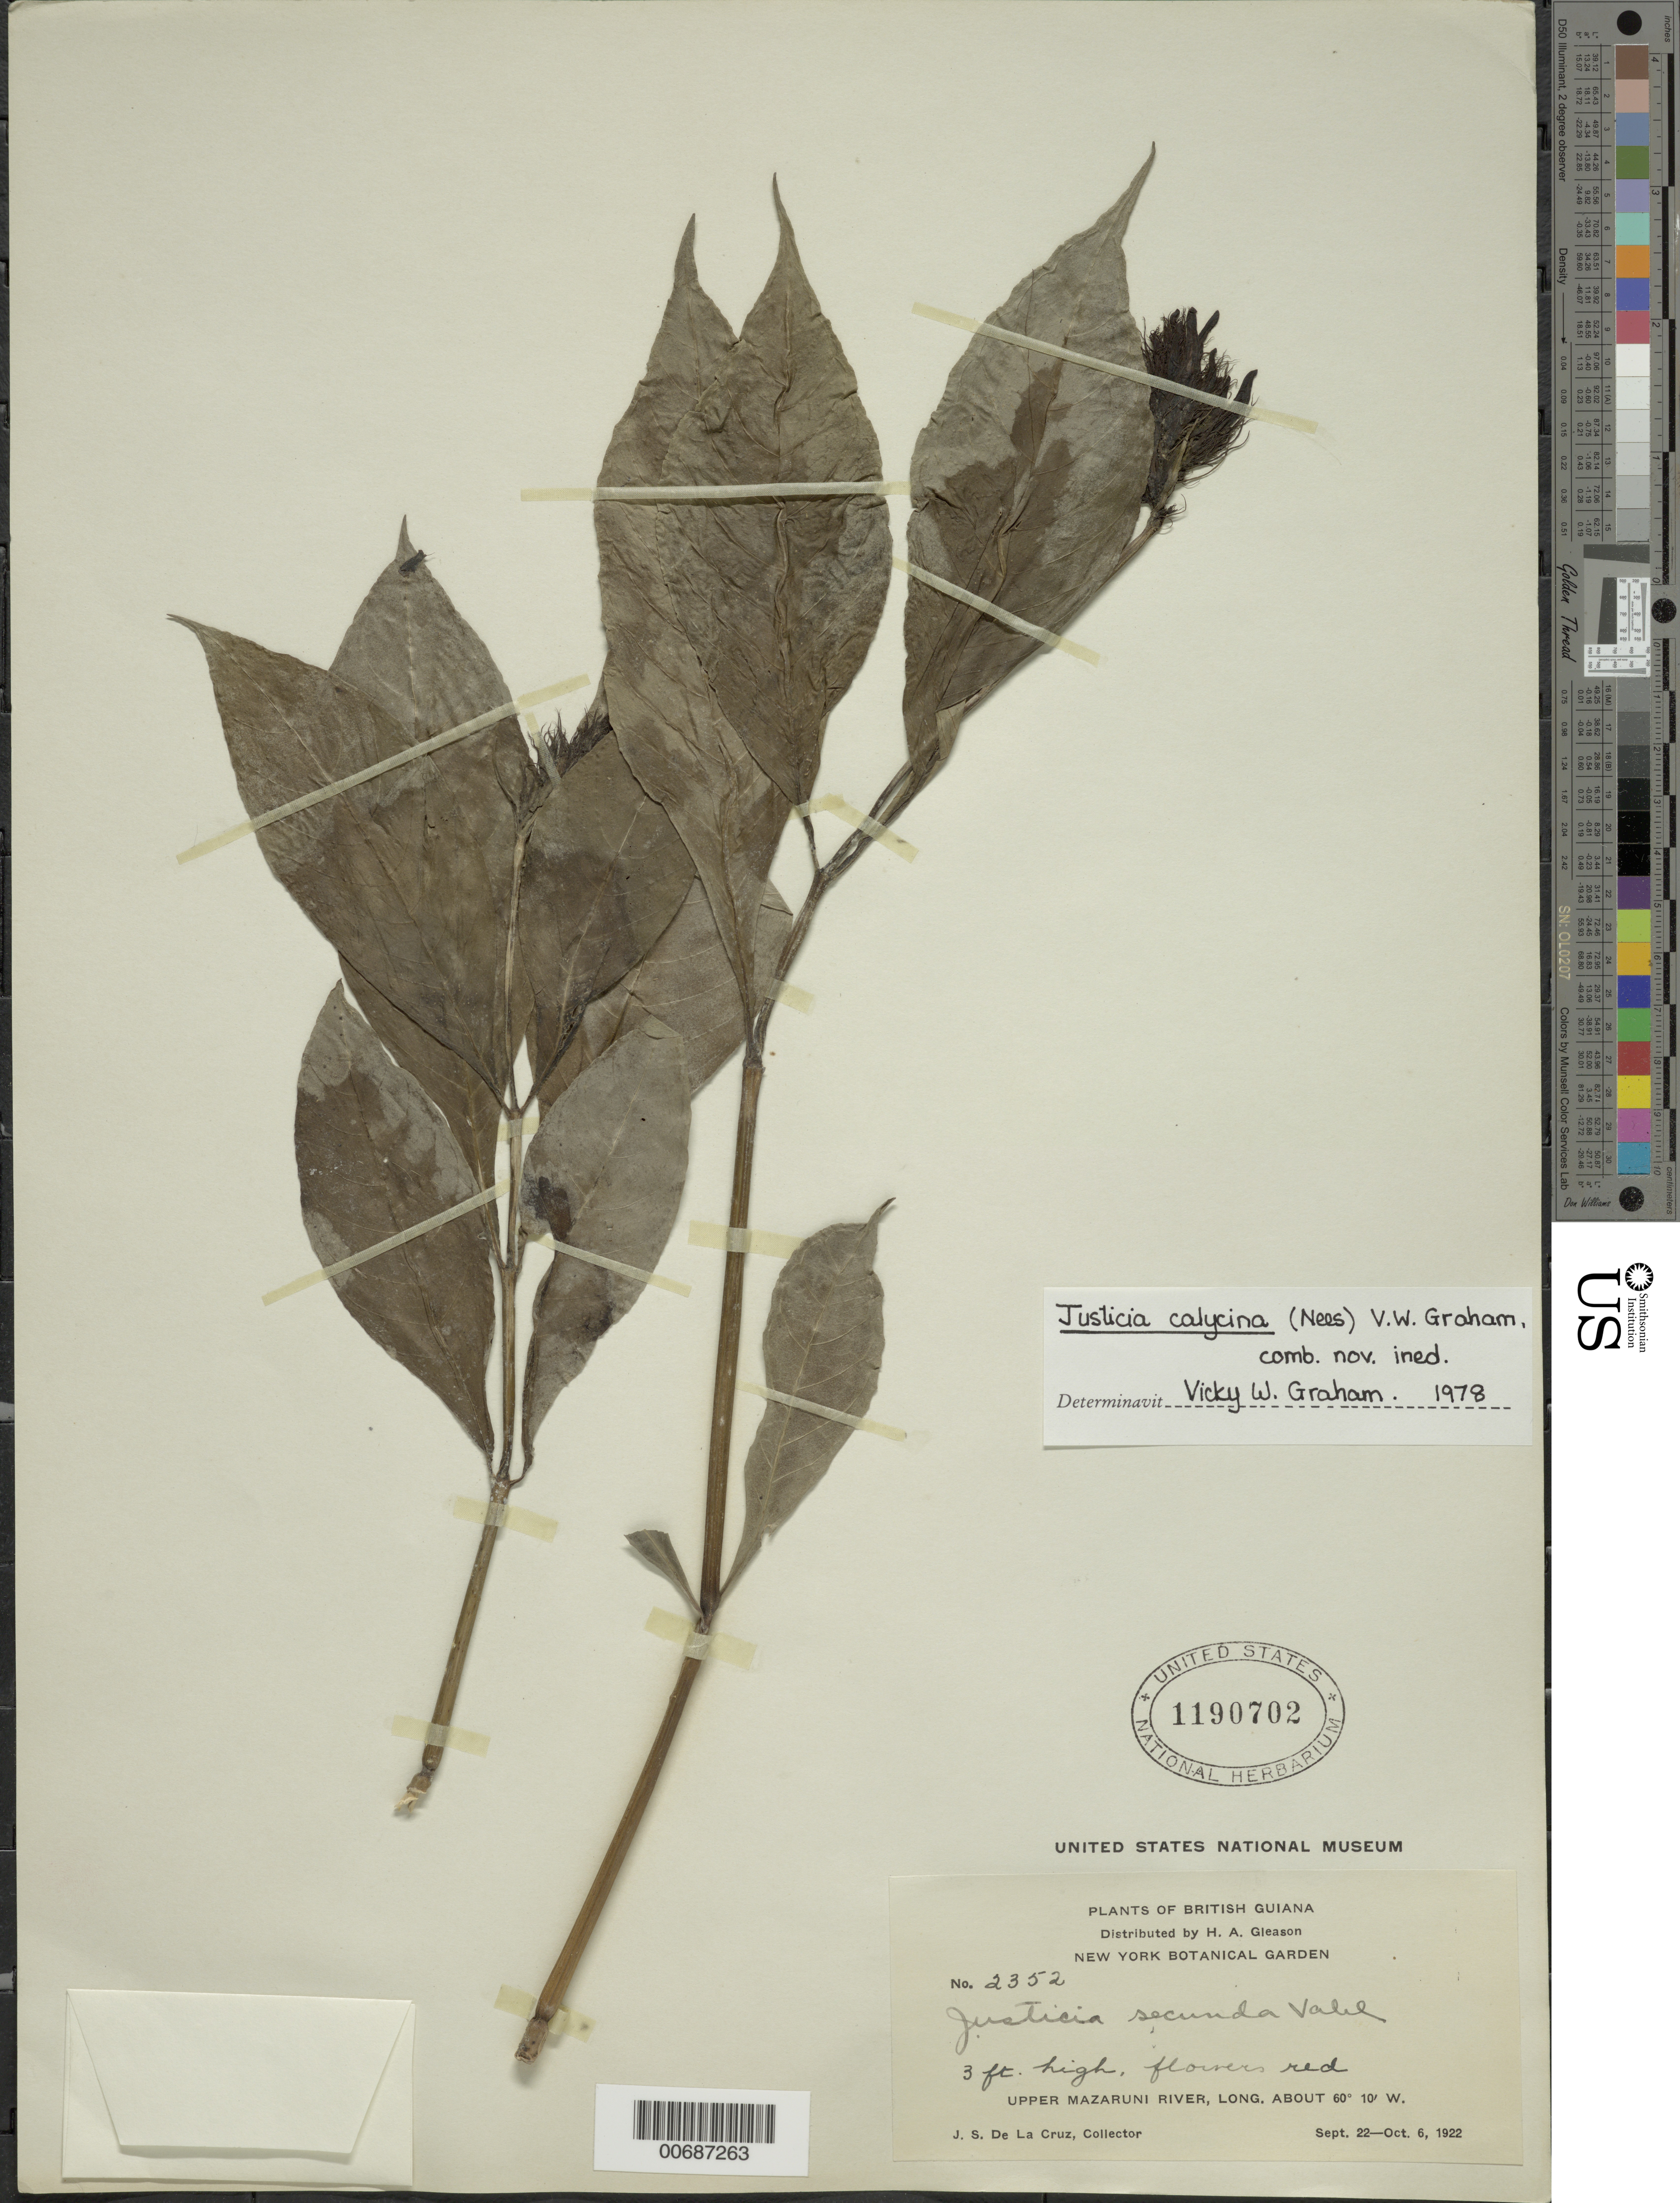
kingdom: Plantae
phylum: Tracheophyta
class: Magnoliopsida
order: Lamiales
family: Acanthaceae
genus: Justicia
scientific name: Justicia calycina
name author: (Nees) V.A.W. Graham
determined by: Graham, V. W.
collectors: J. S. de la Cruz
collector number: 2352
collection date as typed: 22-Sep-22 to 6-Oct-22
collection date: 1922-09-22/1922-10-06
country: Guyana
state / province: Cuyuni-Mazaruni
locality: Upper Mazaruni R.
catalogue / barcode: US 1190702